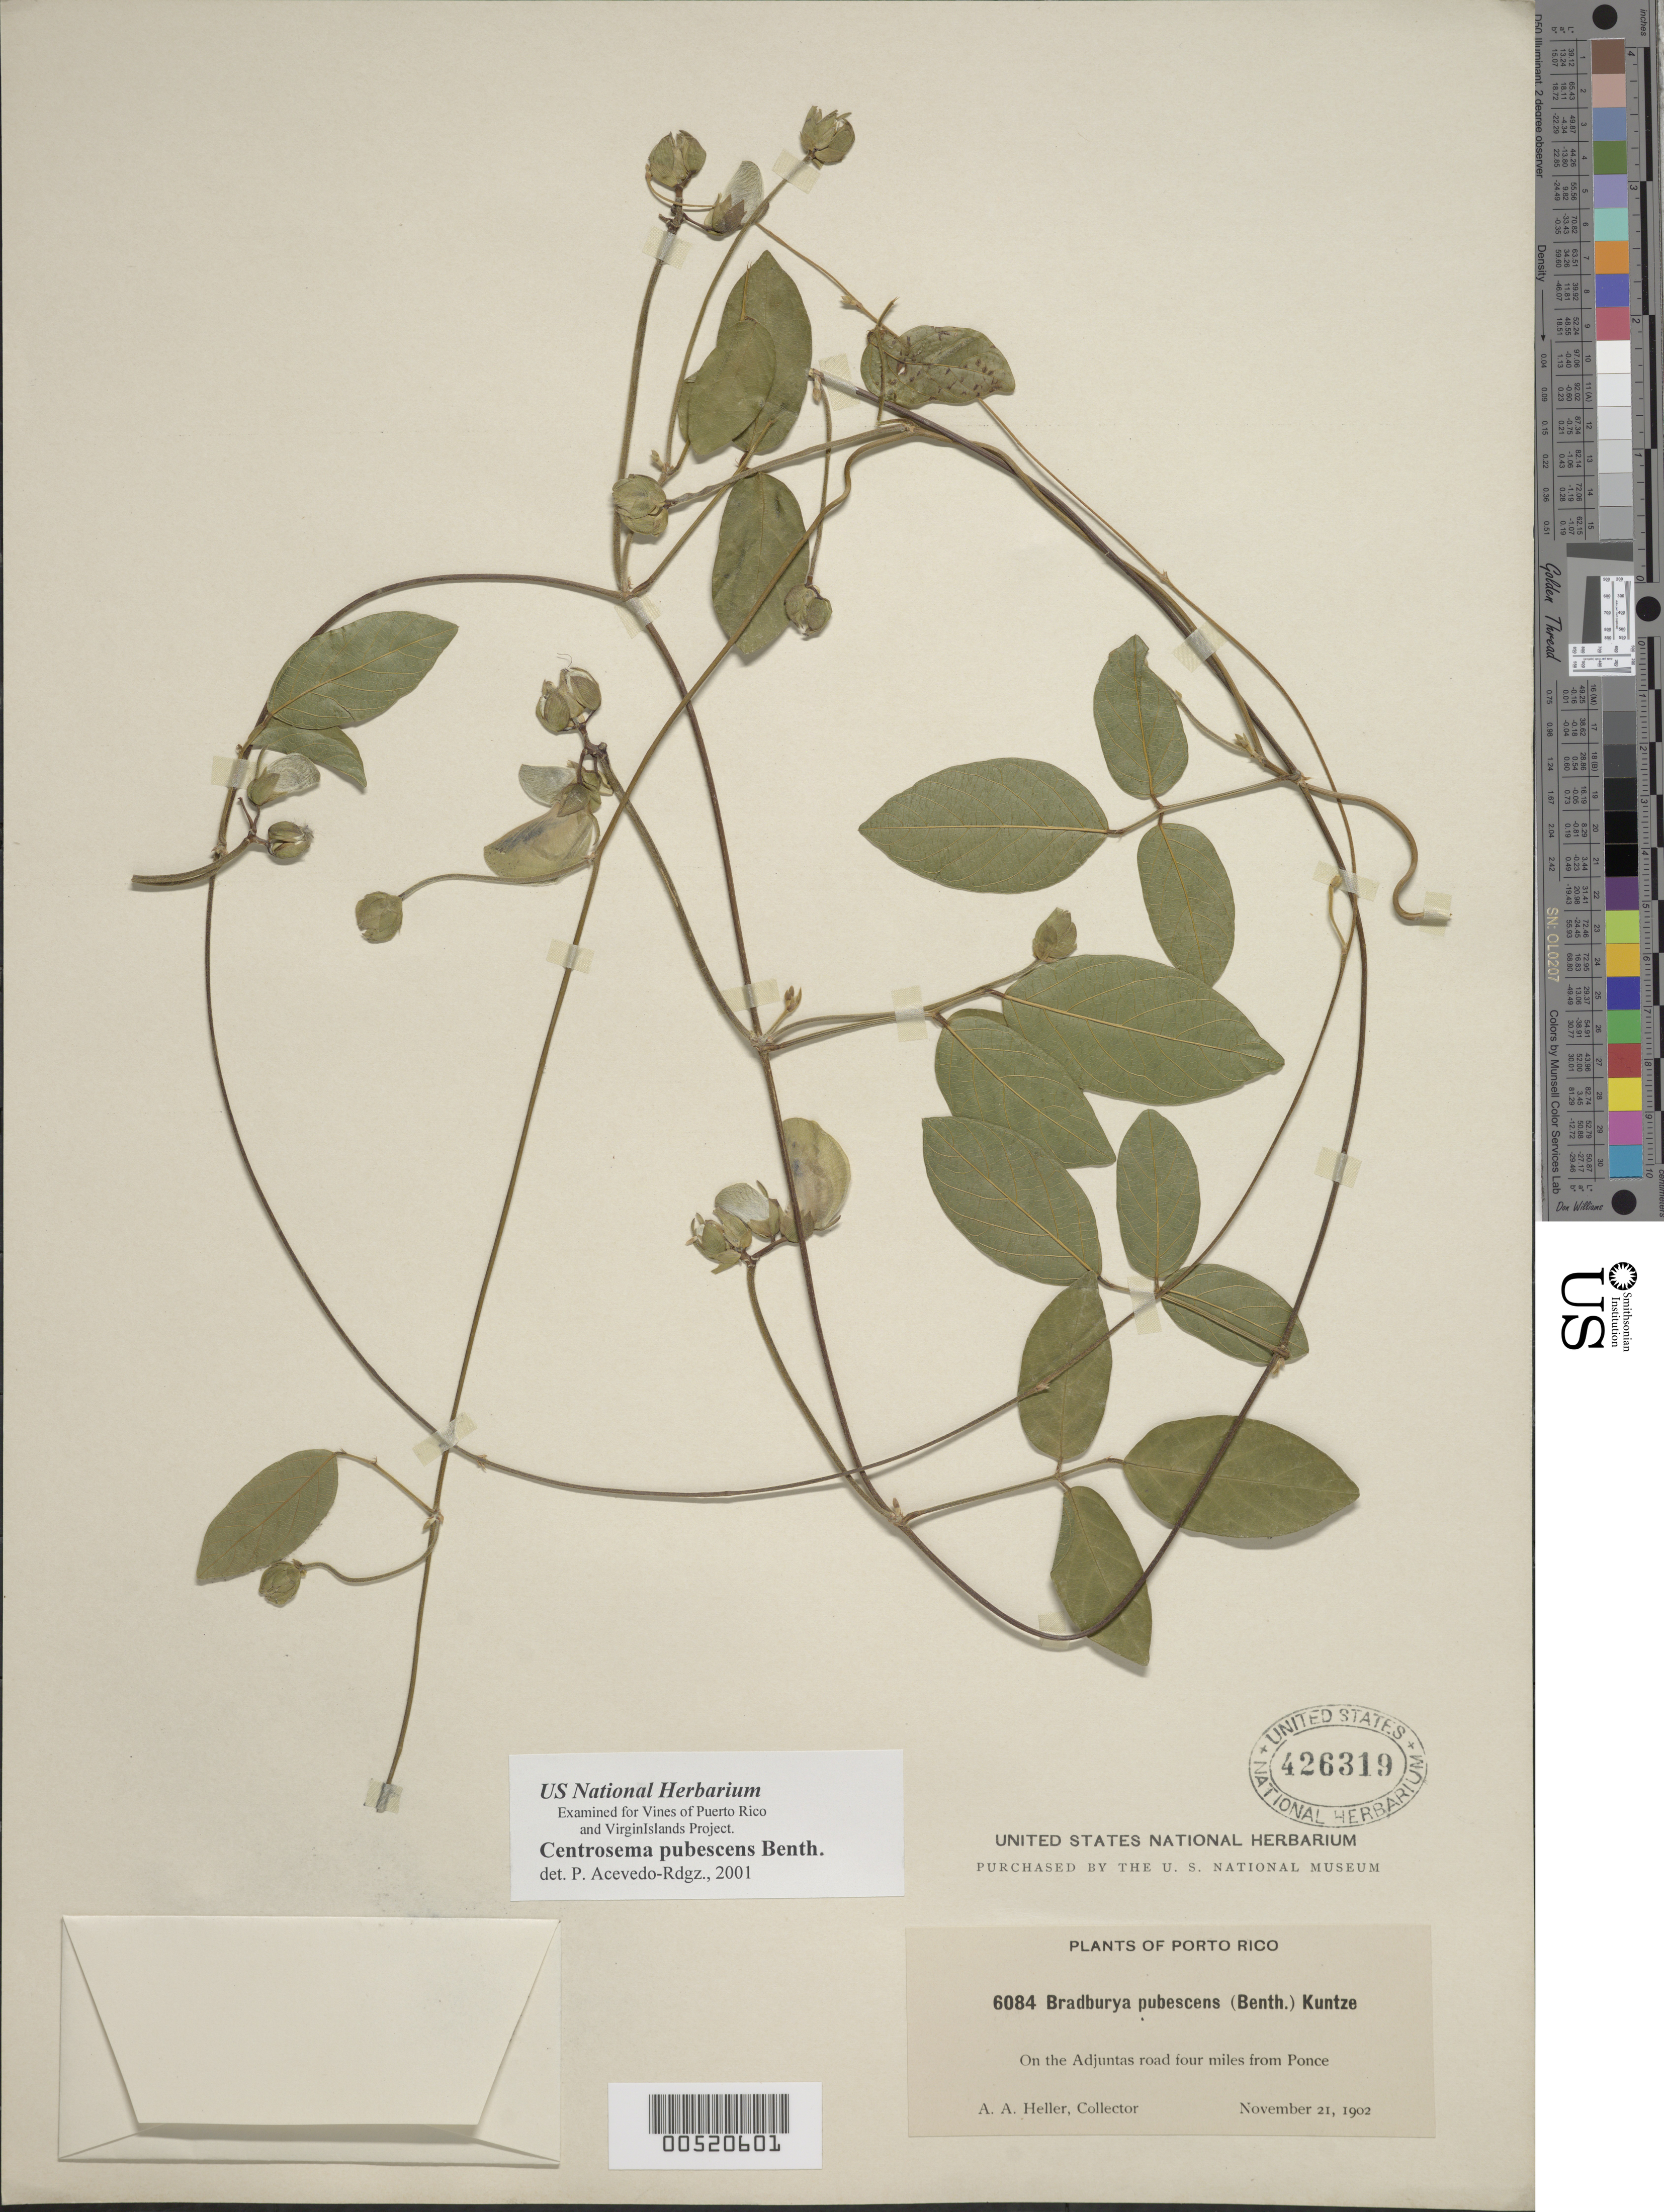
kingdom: Plantae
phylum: Tracheophyta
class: Magnoliopsida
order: Fabales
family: Fabaceae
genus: Centrosema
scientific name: Centrosema pubescens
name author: Benth.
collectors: -- Heller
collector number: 6084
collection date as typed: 21 Nov 1902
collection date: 1902-11-21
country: Puerto Rico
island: Greater Antilles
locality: On the Adjuntas road, 4 mi. from Ponce.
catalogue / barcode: US 426319